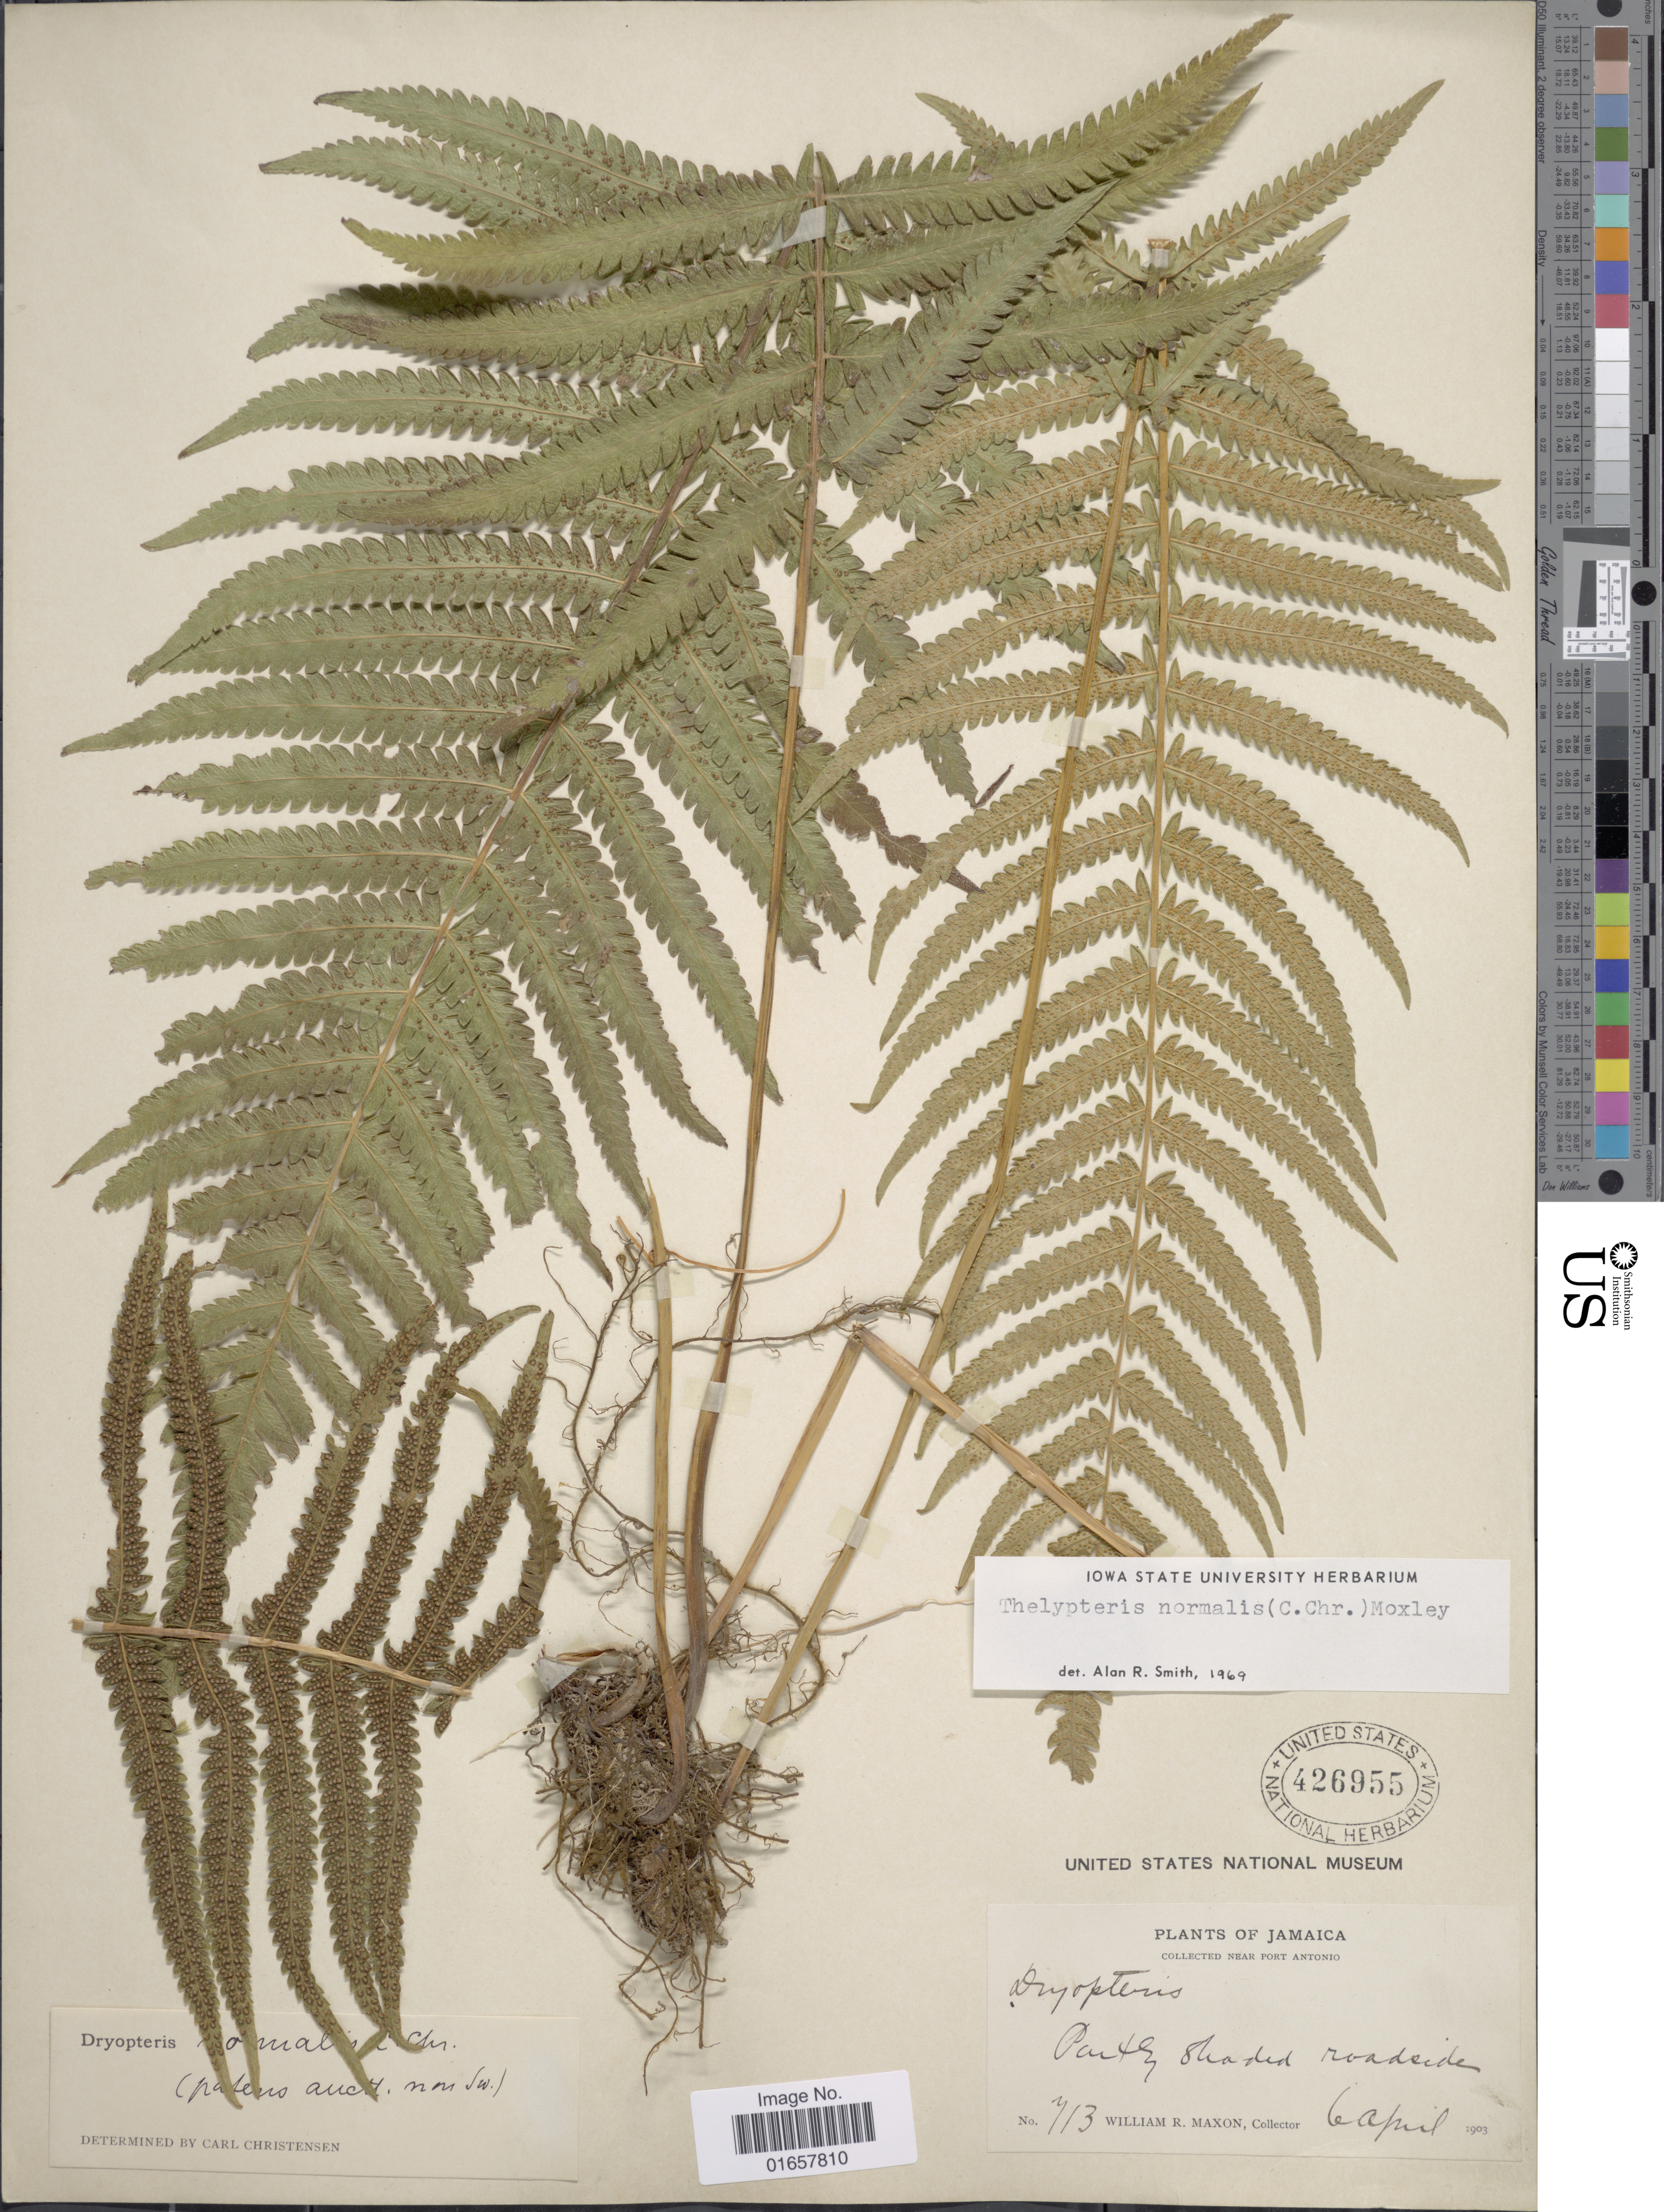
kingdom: Plantae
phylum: Tracheophyta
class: Polypodiopsida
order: Polypodiales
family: Thelypteridaceae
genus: Christella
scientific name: Christella kunthii comb. ined.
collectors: W. R. Maxon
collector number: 713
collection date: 1903-04-06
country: Jamaica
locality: Jamaica, near Port Antonio.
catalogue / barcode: US 426955